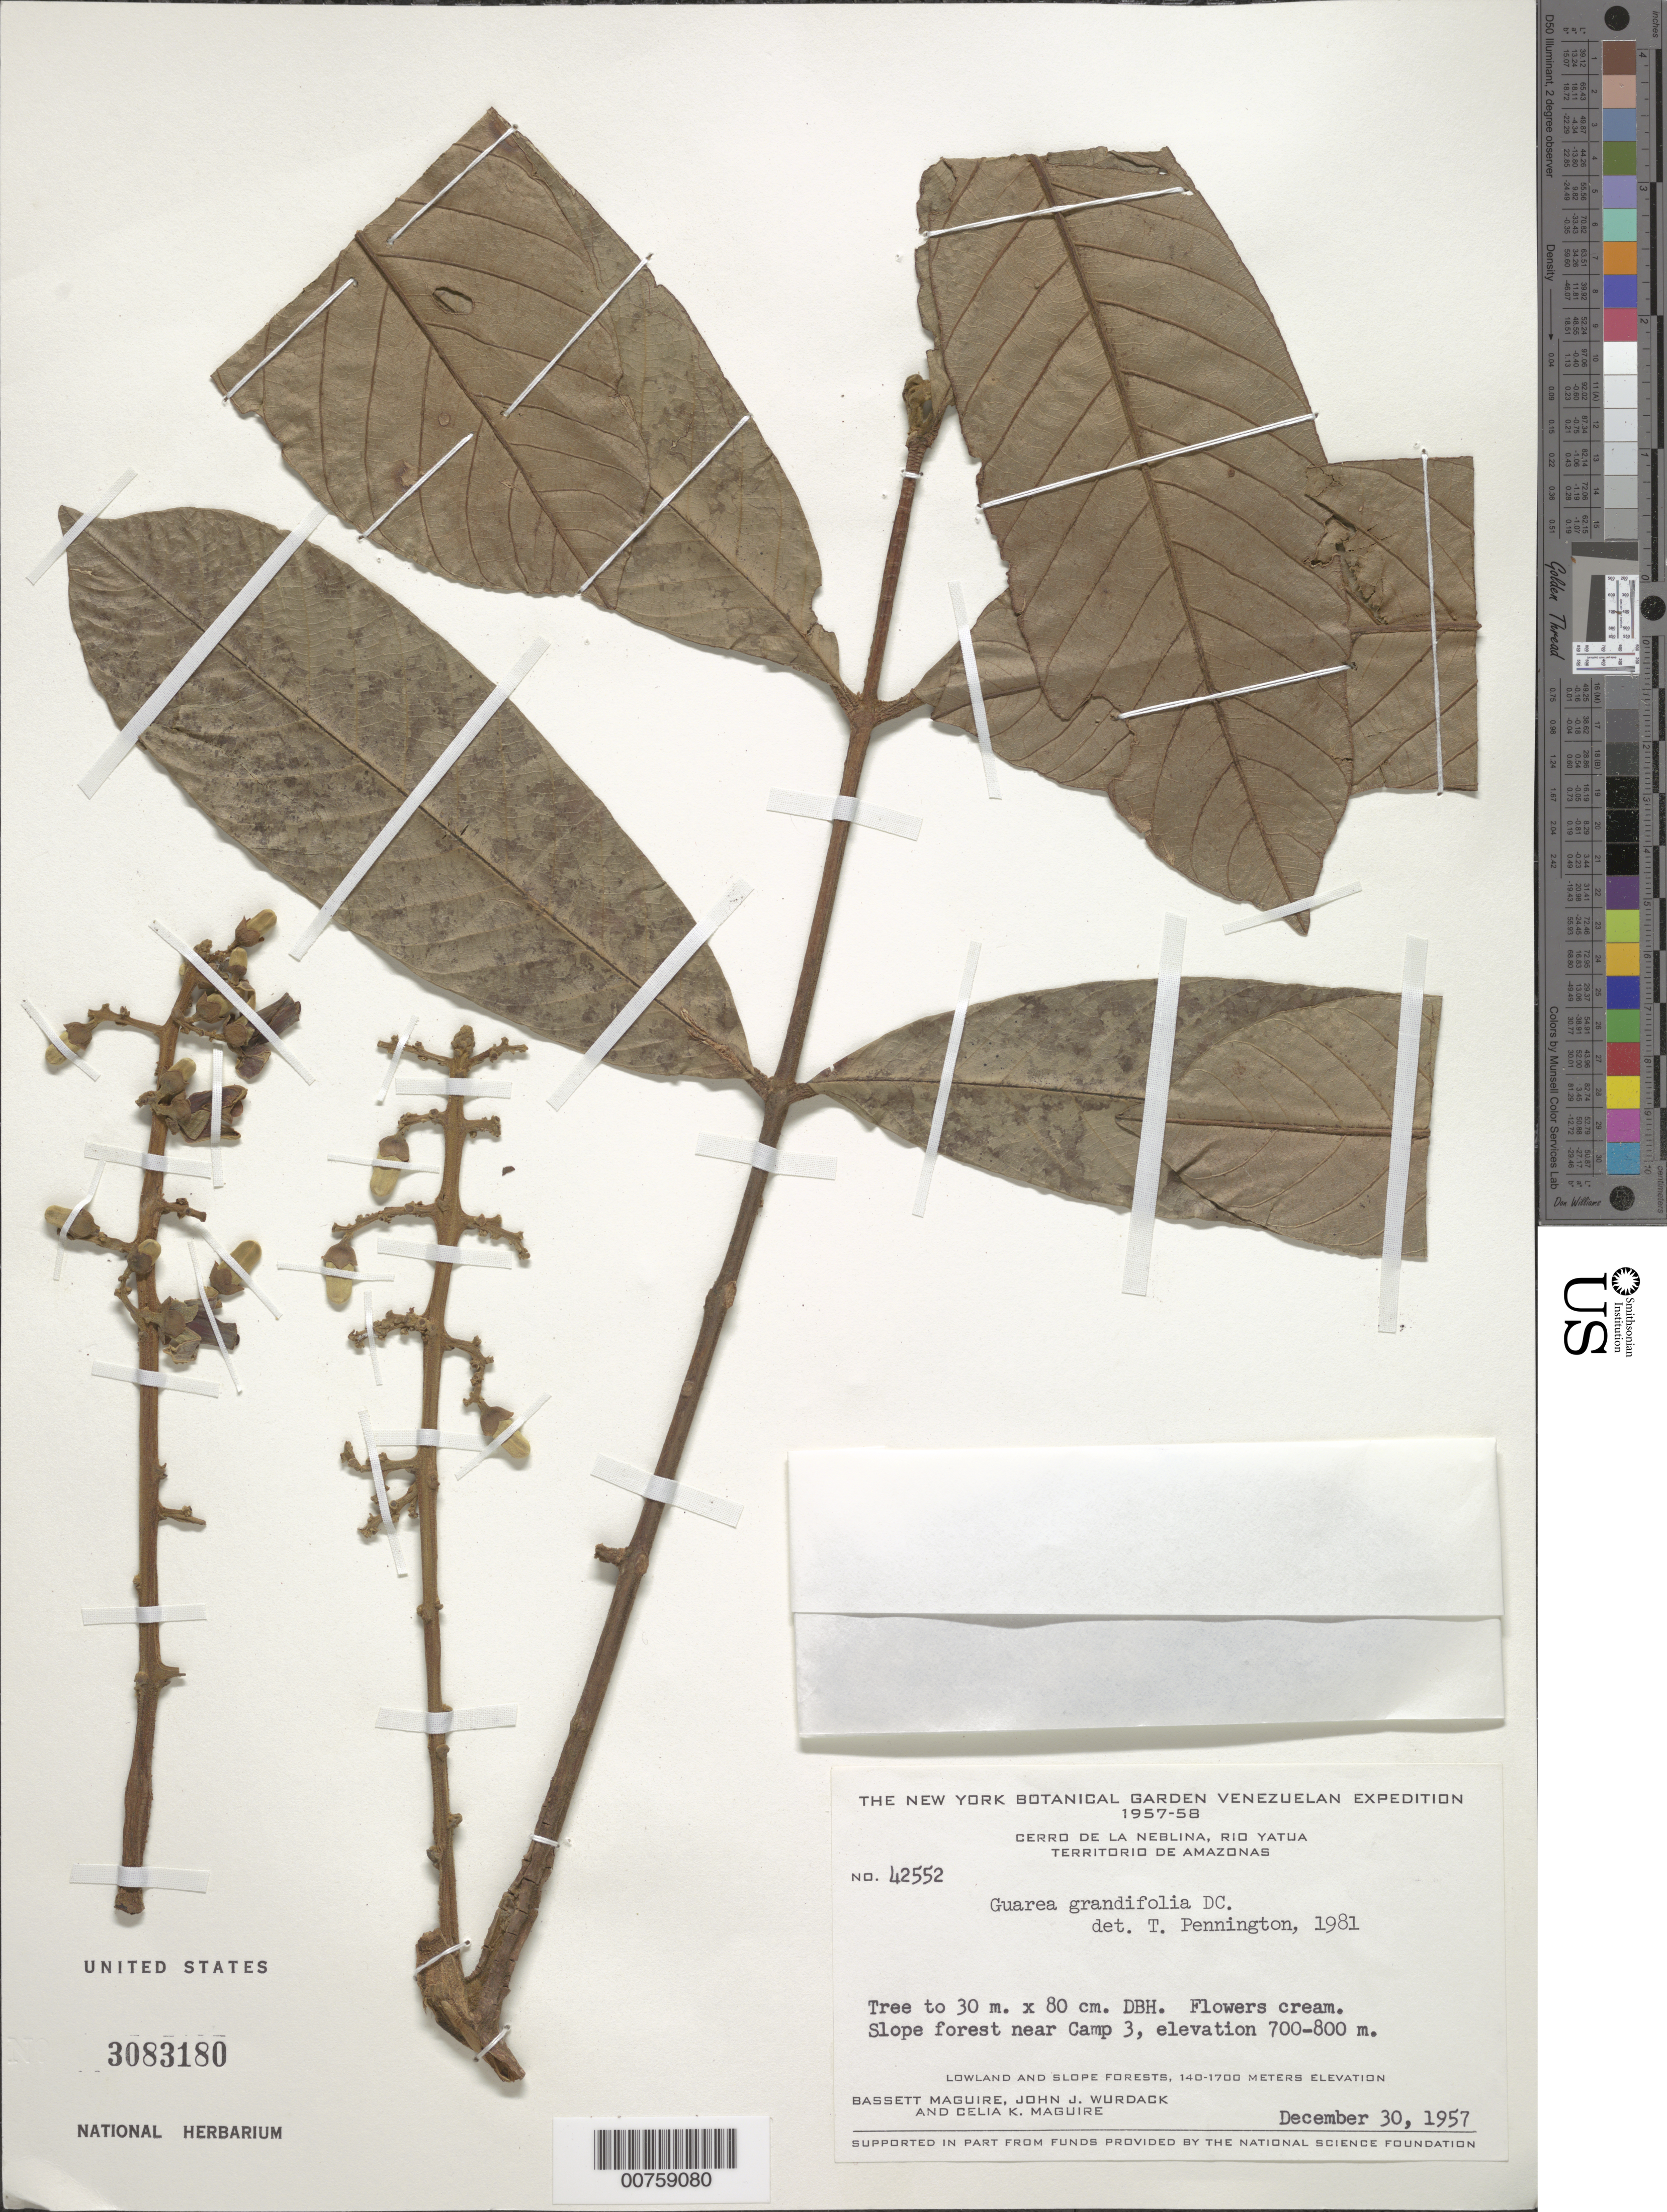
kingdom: Plantae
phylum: Tracheophyta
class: Magnoliopsida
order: Sapindales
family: Meliaceae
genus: Guarea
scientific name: Guarea grandifolia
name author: DC.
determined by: Pennington, T. D., (K)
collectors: B. Maguire, J. J. Wurdack & C. K. Maguire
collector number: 42552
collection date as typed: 30-Dec-57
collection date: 1957-12-30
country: Venezuela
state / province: Amazonas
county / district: Río Negro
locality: Cerro de la Neblina, Río Yatua, Camp 3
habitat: Slope forest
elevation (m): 700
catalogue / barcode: US 3083180